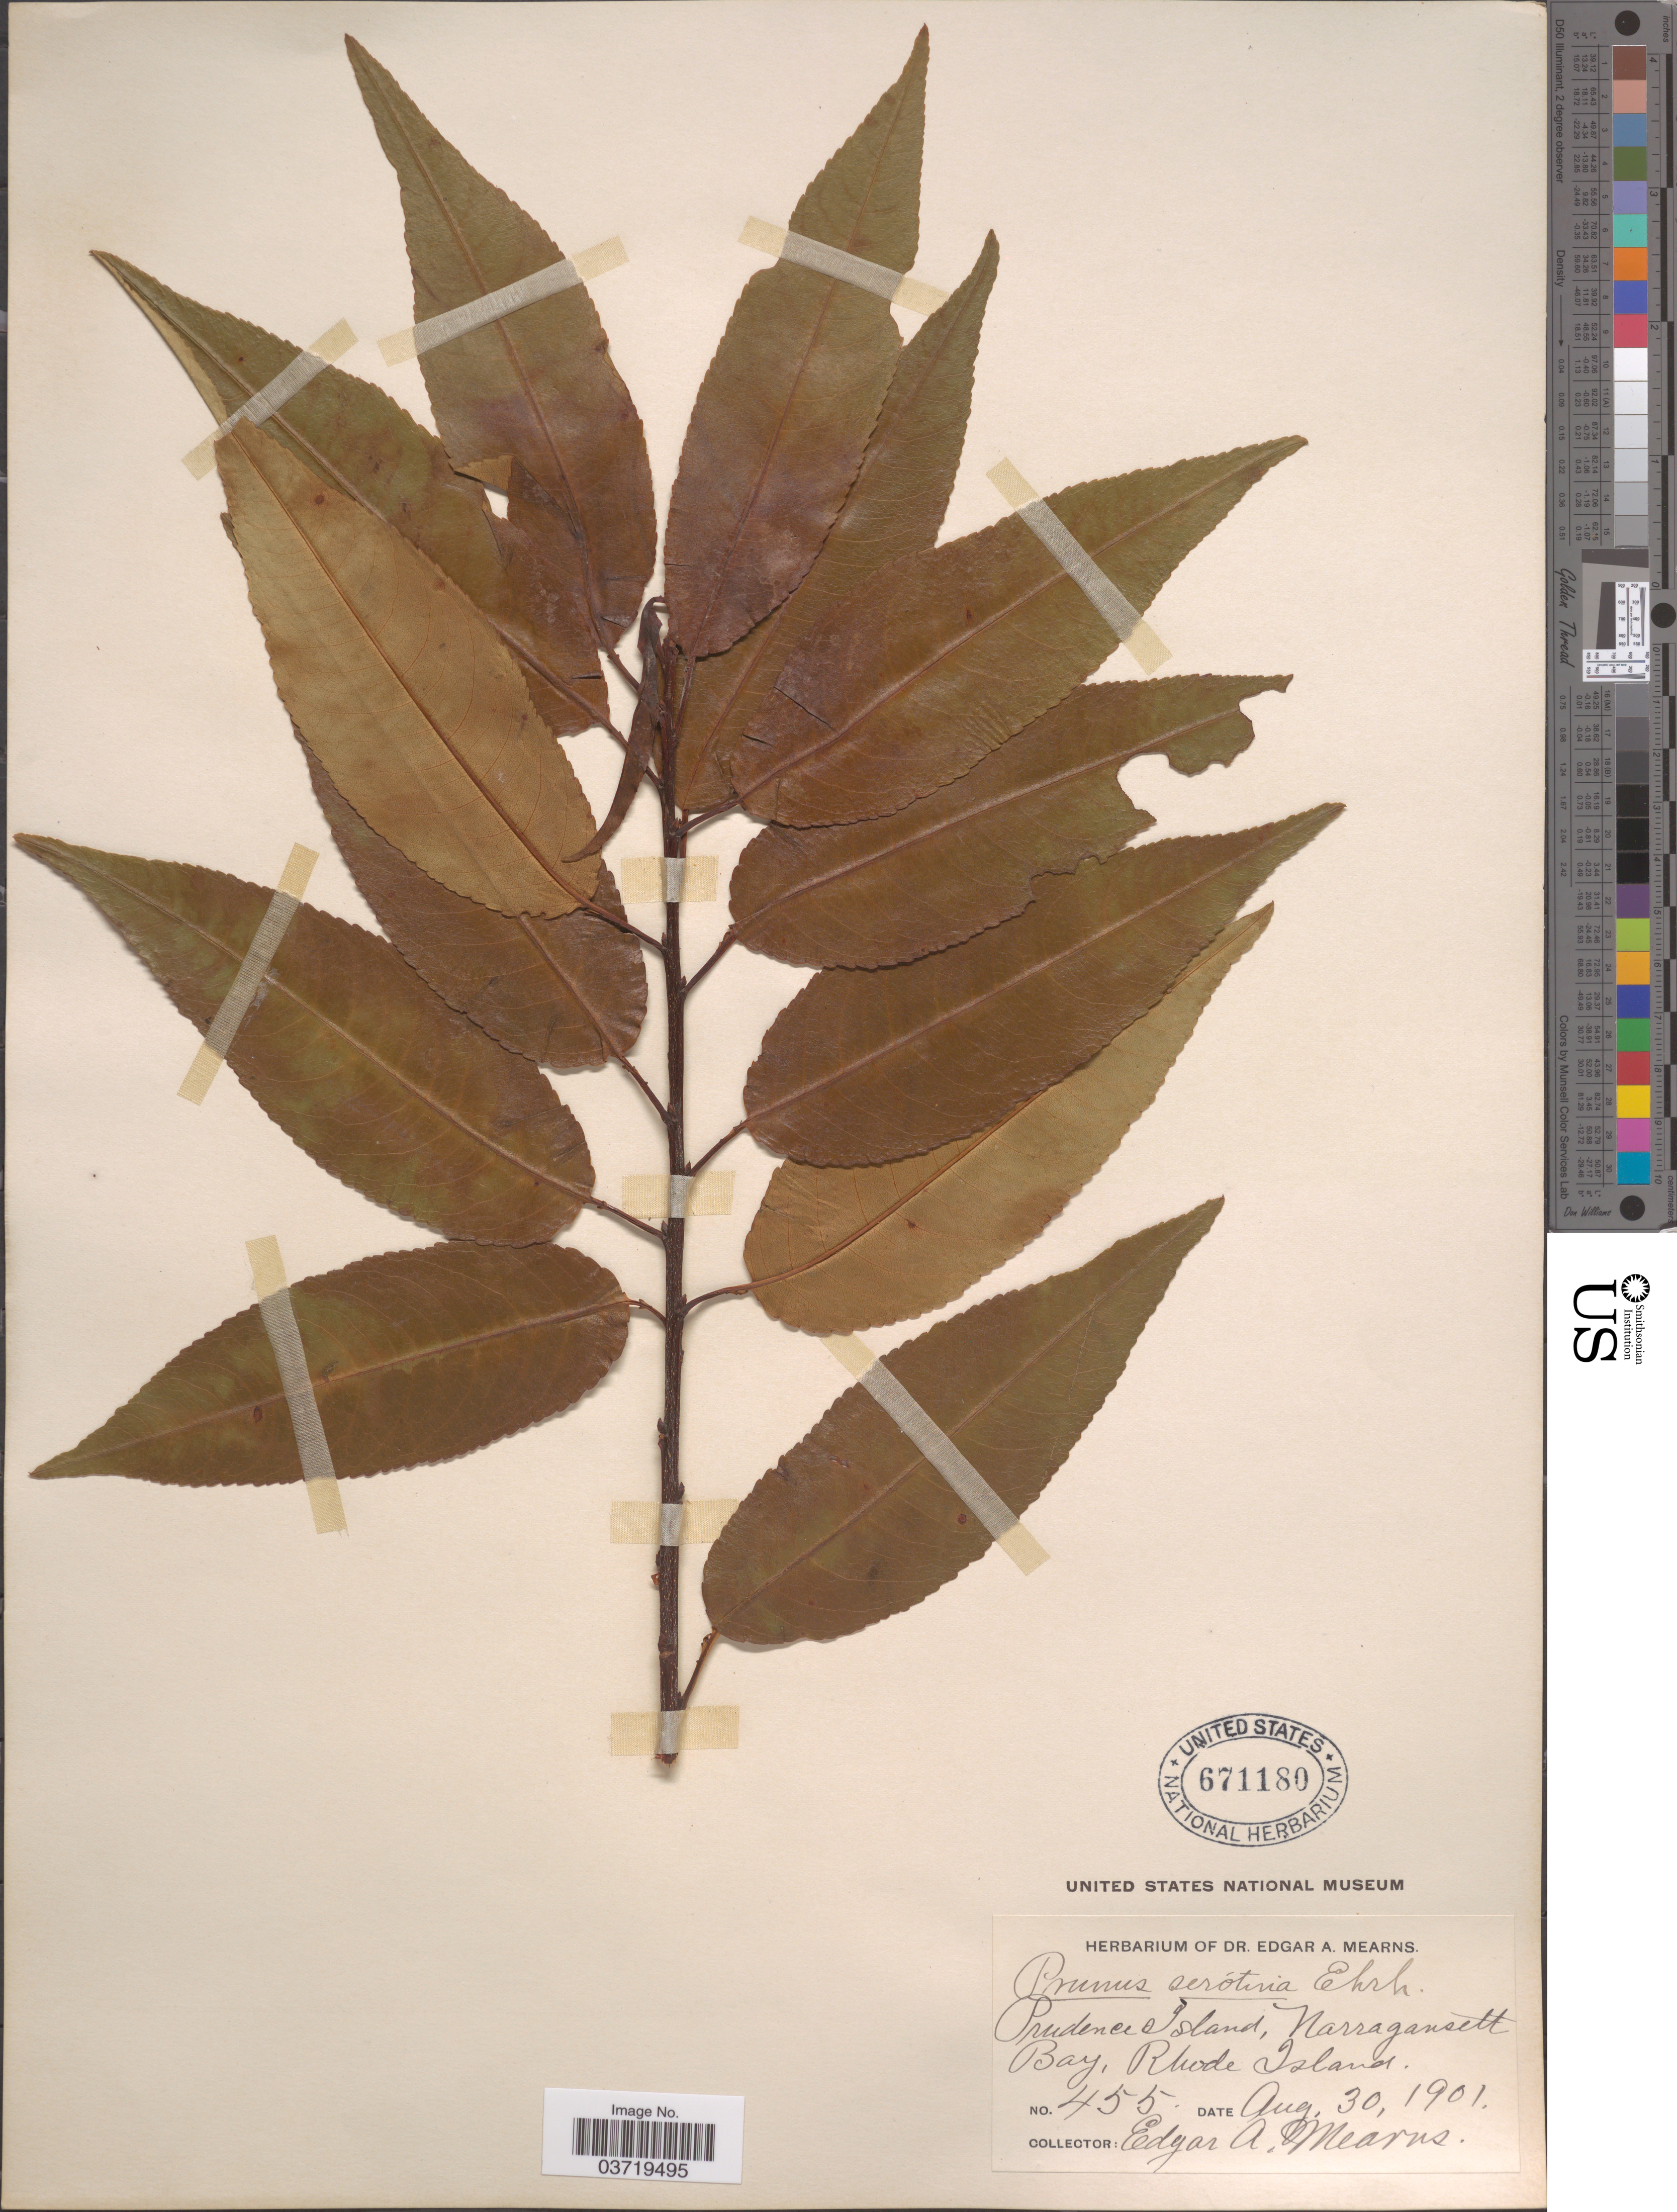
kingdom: Plantae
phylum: Tracheophyta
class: Magnoliopsida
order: Rosales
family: Rosaceae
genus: Prunus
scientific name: Prunus serotina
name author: Ehrh.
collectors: E. A. Mearns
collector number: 455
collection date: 1901-08-30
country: United States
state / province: Rhode Island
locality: Prudence Island, Narragansett Bay.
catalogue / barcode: US 671180